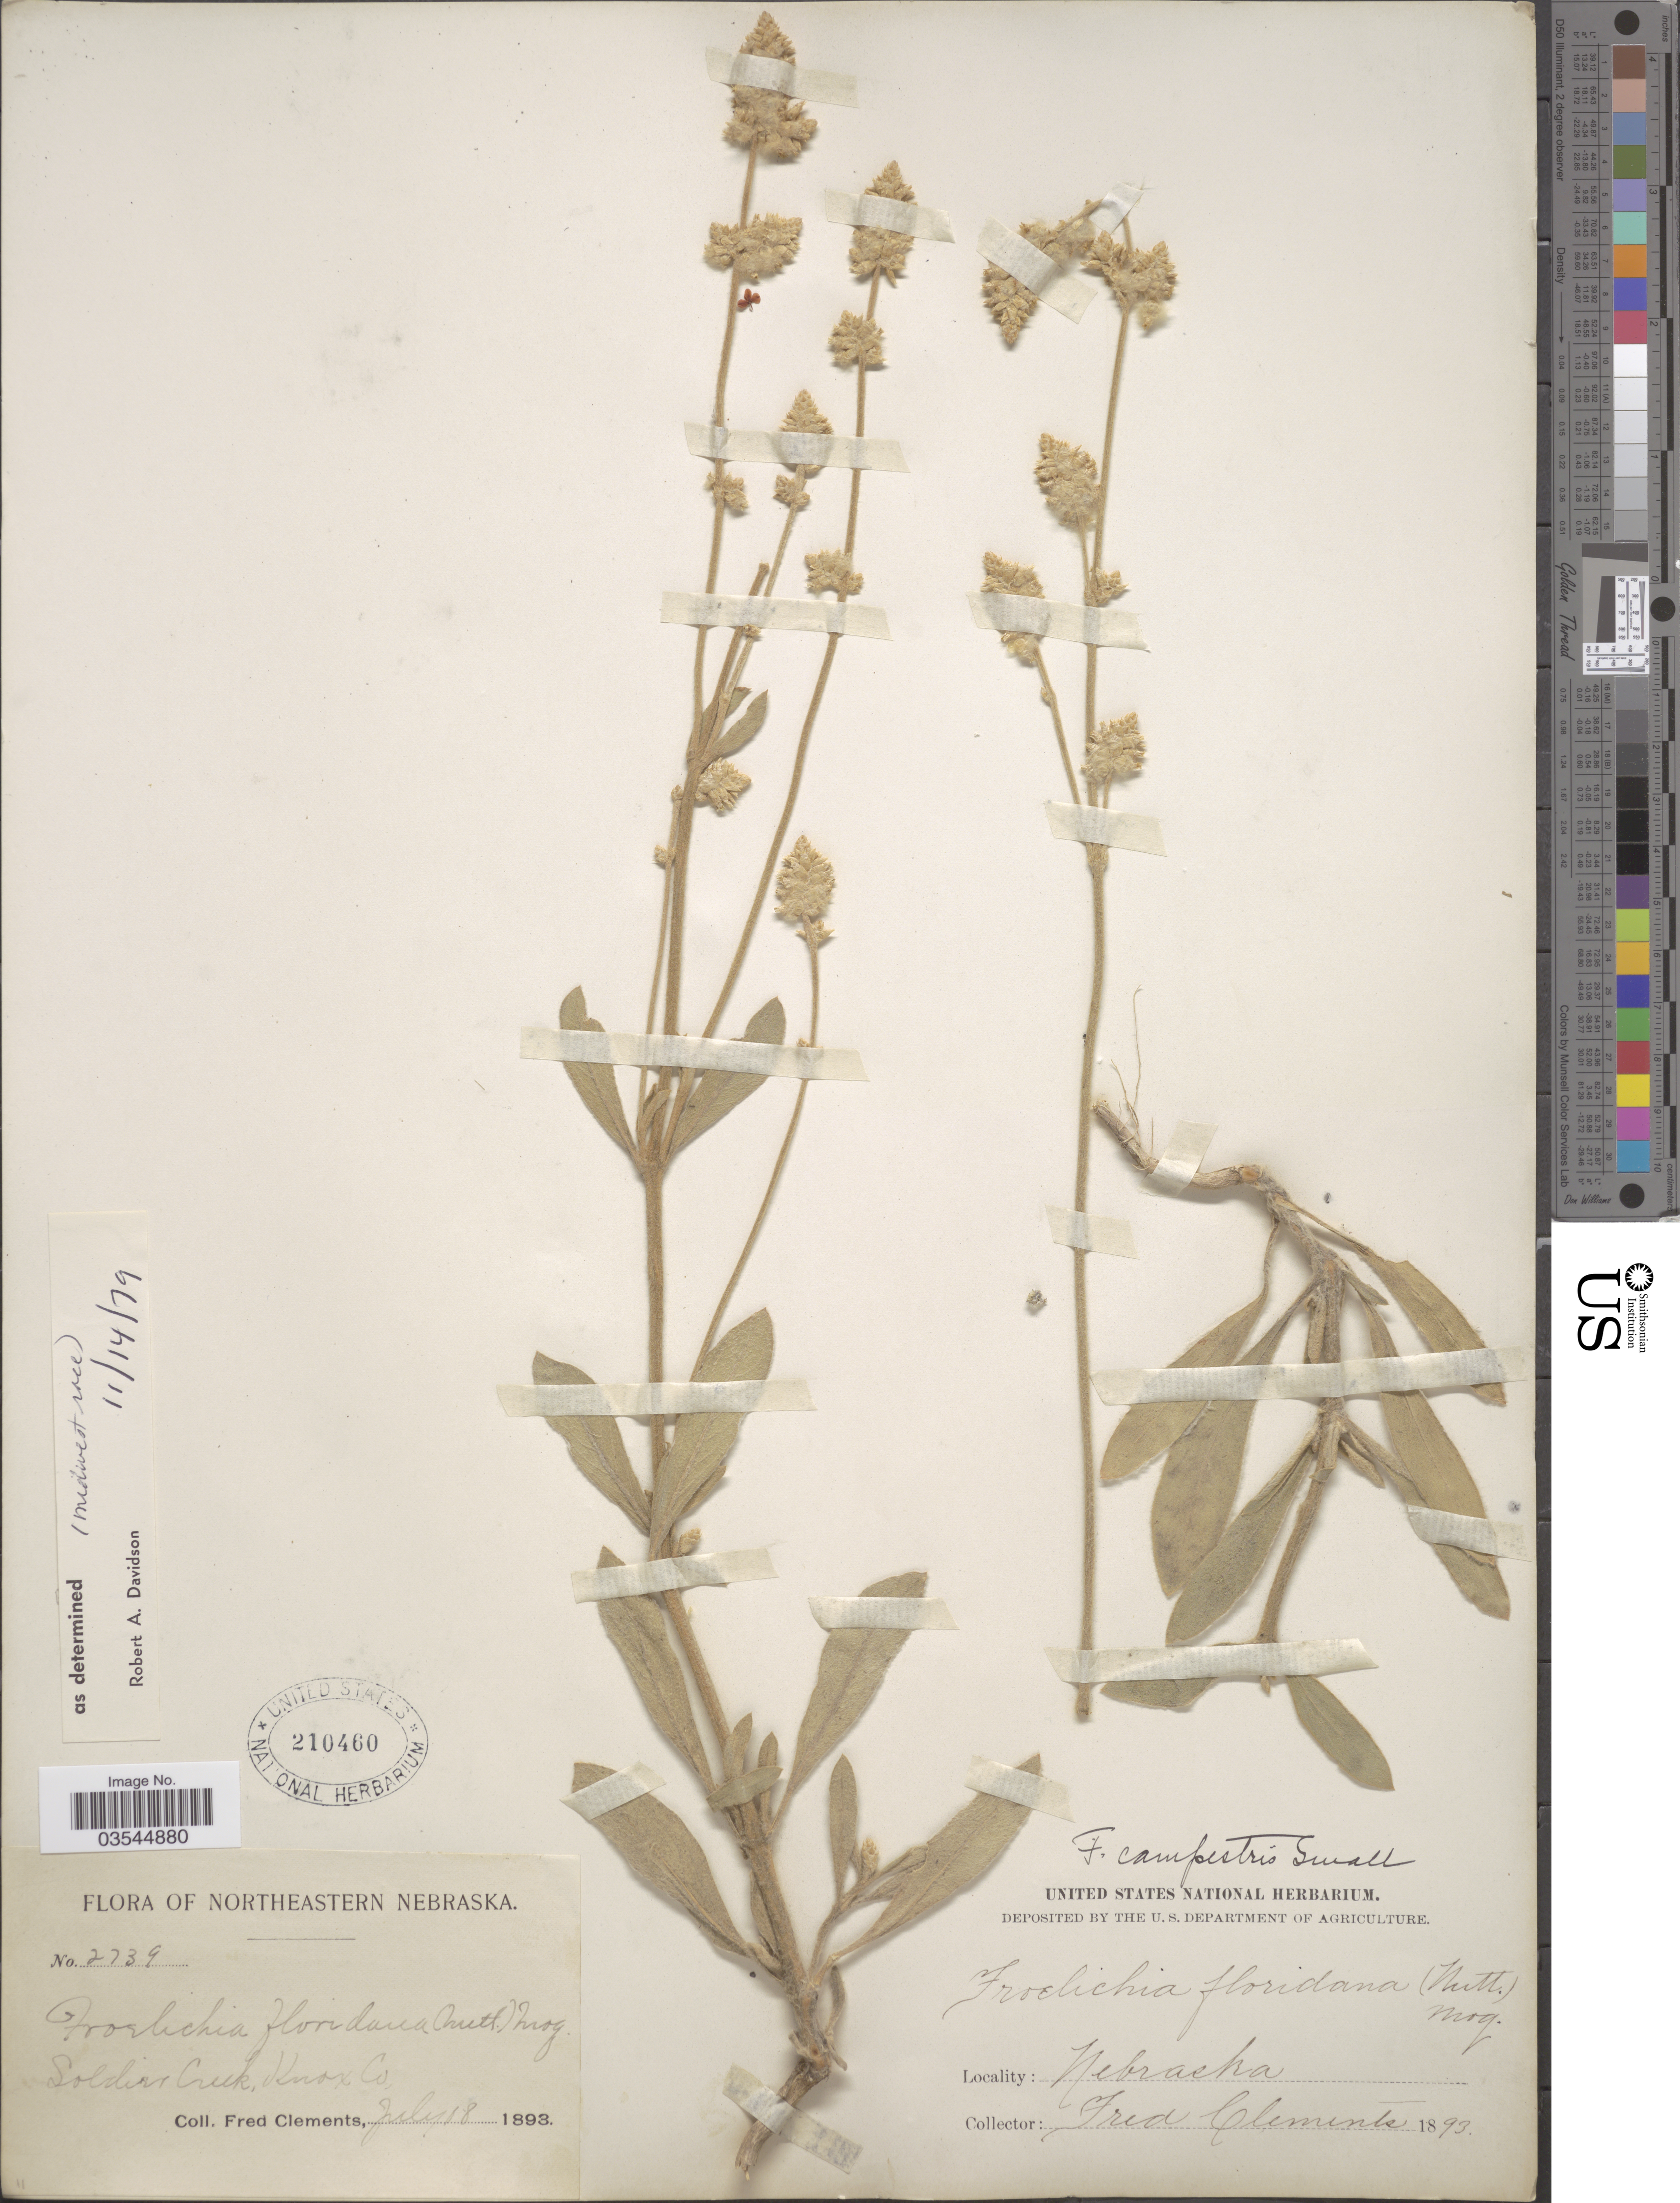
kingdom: Plantae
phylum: Tracheophyta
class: Magnoliopsida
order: Caryophyllales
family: Amaranthaceae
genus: Froelichia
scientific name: Froelichia floridana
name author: (Nutt.) Moq.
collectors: F. Clements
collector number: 2739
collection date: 1893-07-18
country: United States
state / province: Nebraska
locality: Northeastern Nebraska. Soldier Creek, Knox Co.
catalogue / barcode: US 210460